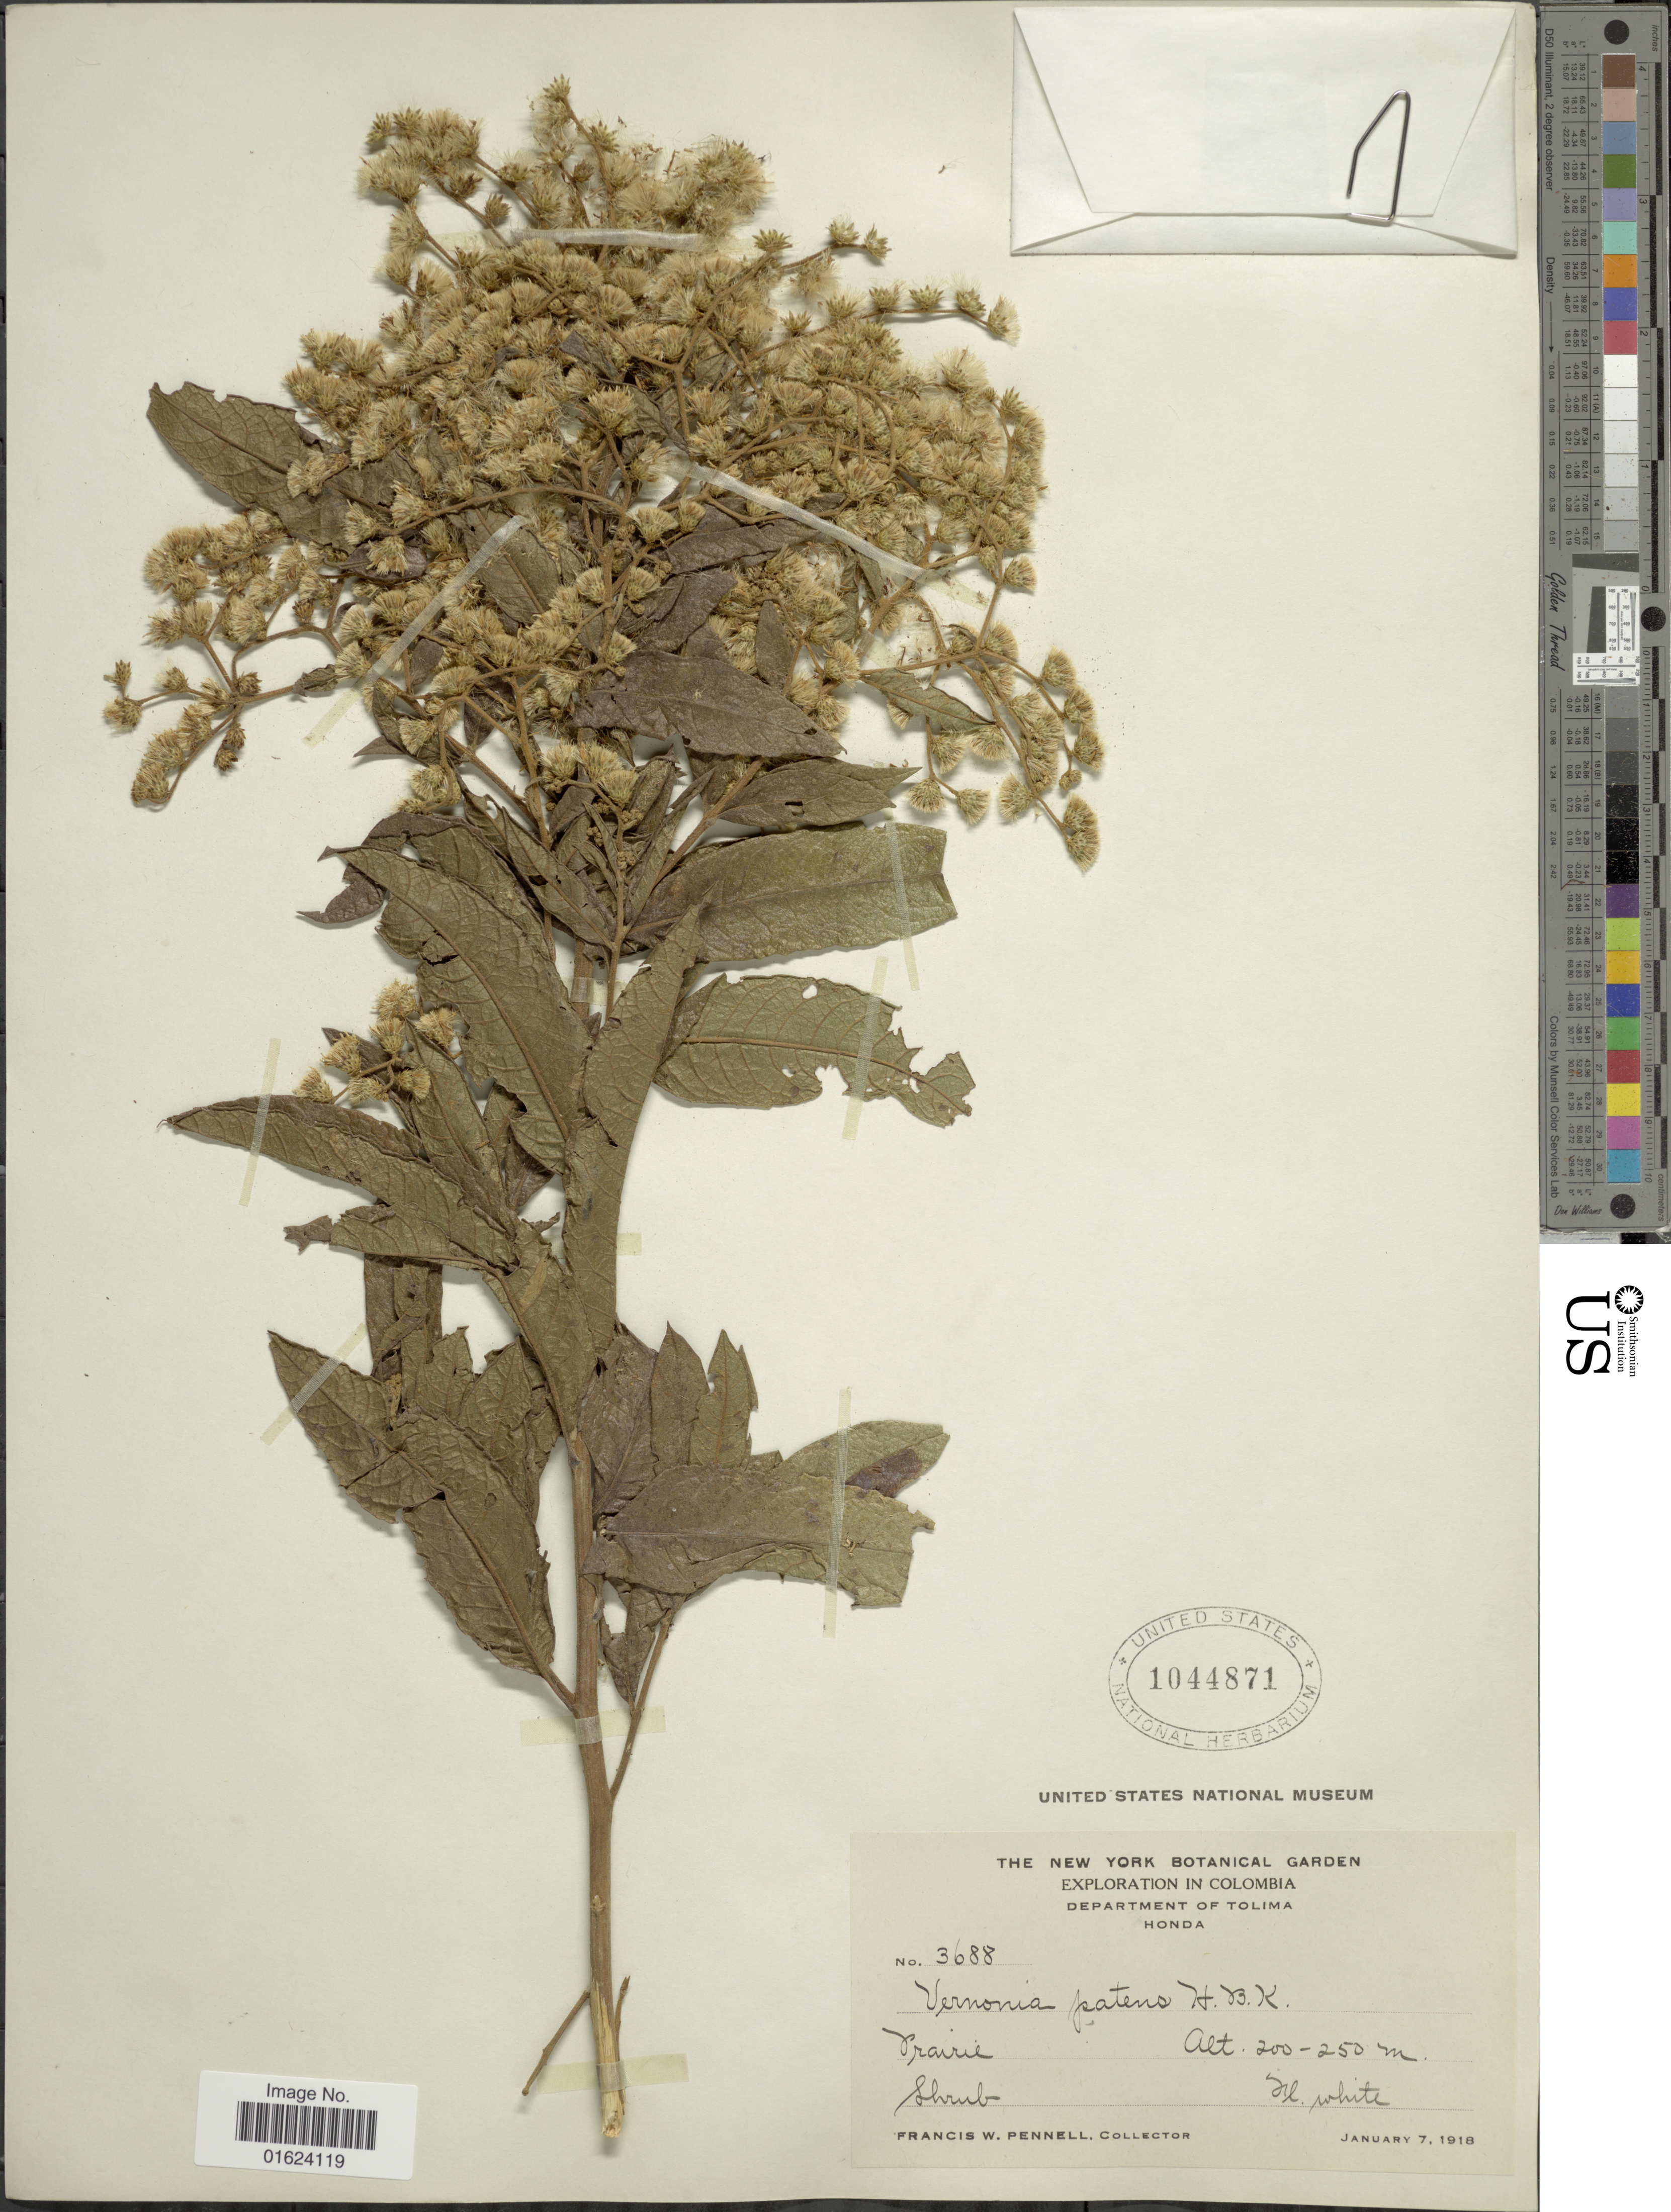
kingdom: Plantae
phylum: Tracheophyta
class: Magnoliopsida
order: Asterales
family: Asteraceae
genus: Vernonanthura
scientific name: Vernonanthura patens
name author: (Kunth) H. Rob.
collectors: F. W. Pennell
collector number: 3688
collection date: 1918-01-07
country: Colombia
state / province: Tolima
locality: Department of Tolima, Honda.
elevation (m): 200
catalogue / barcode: US 1044871